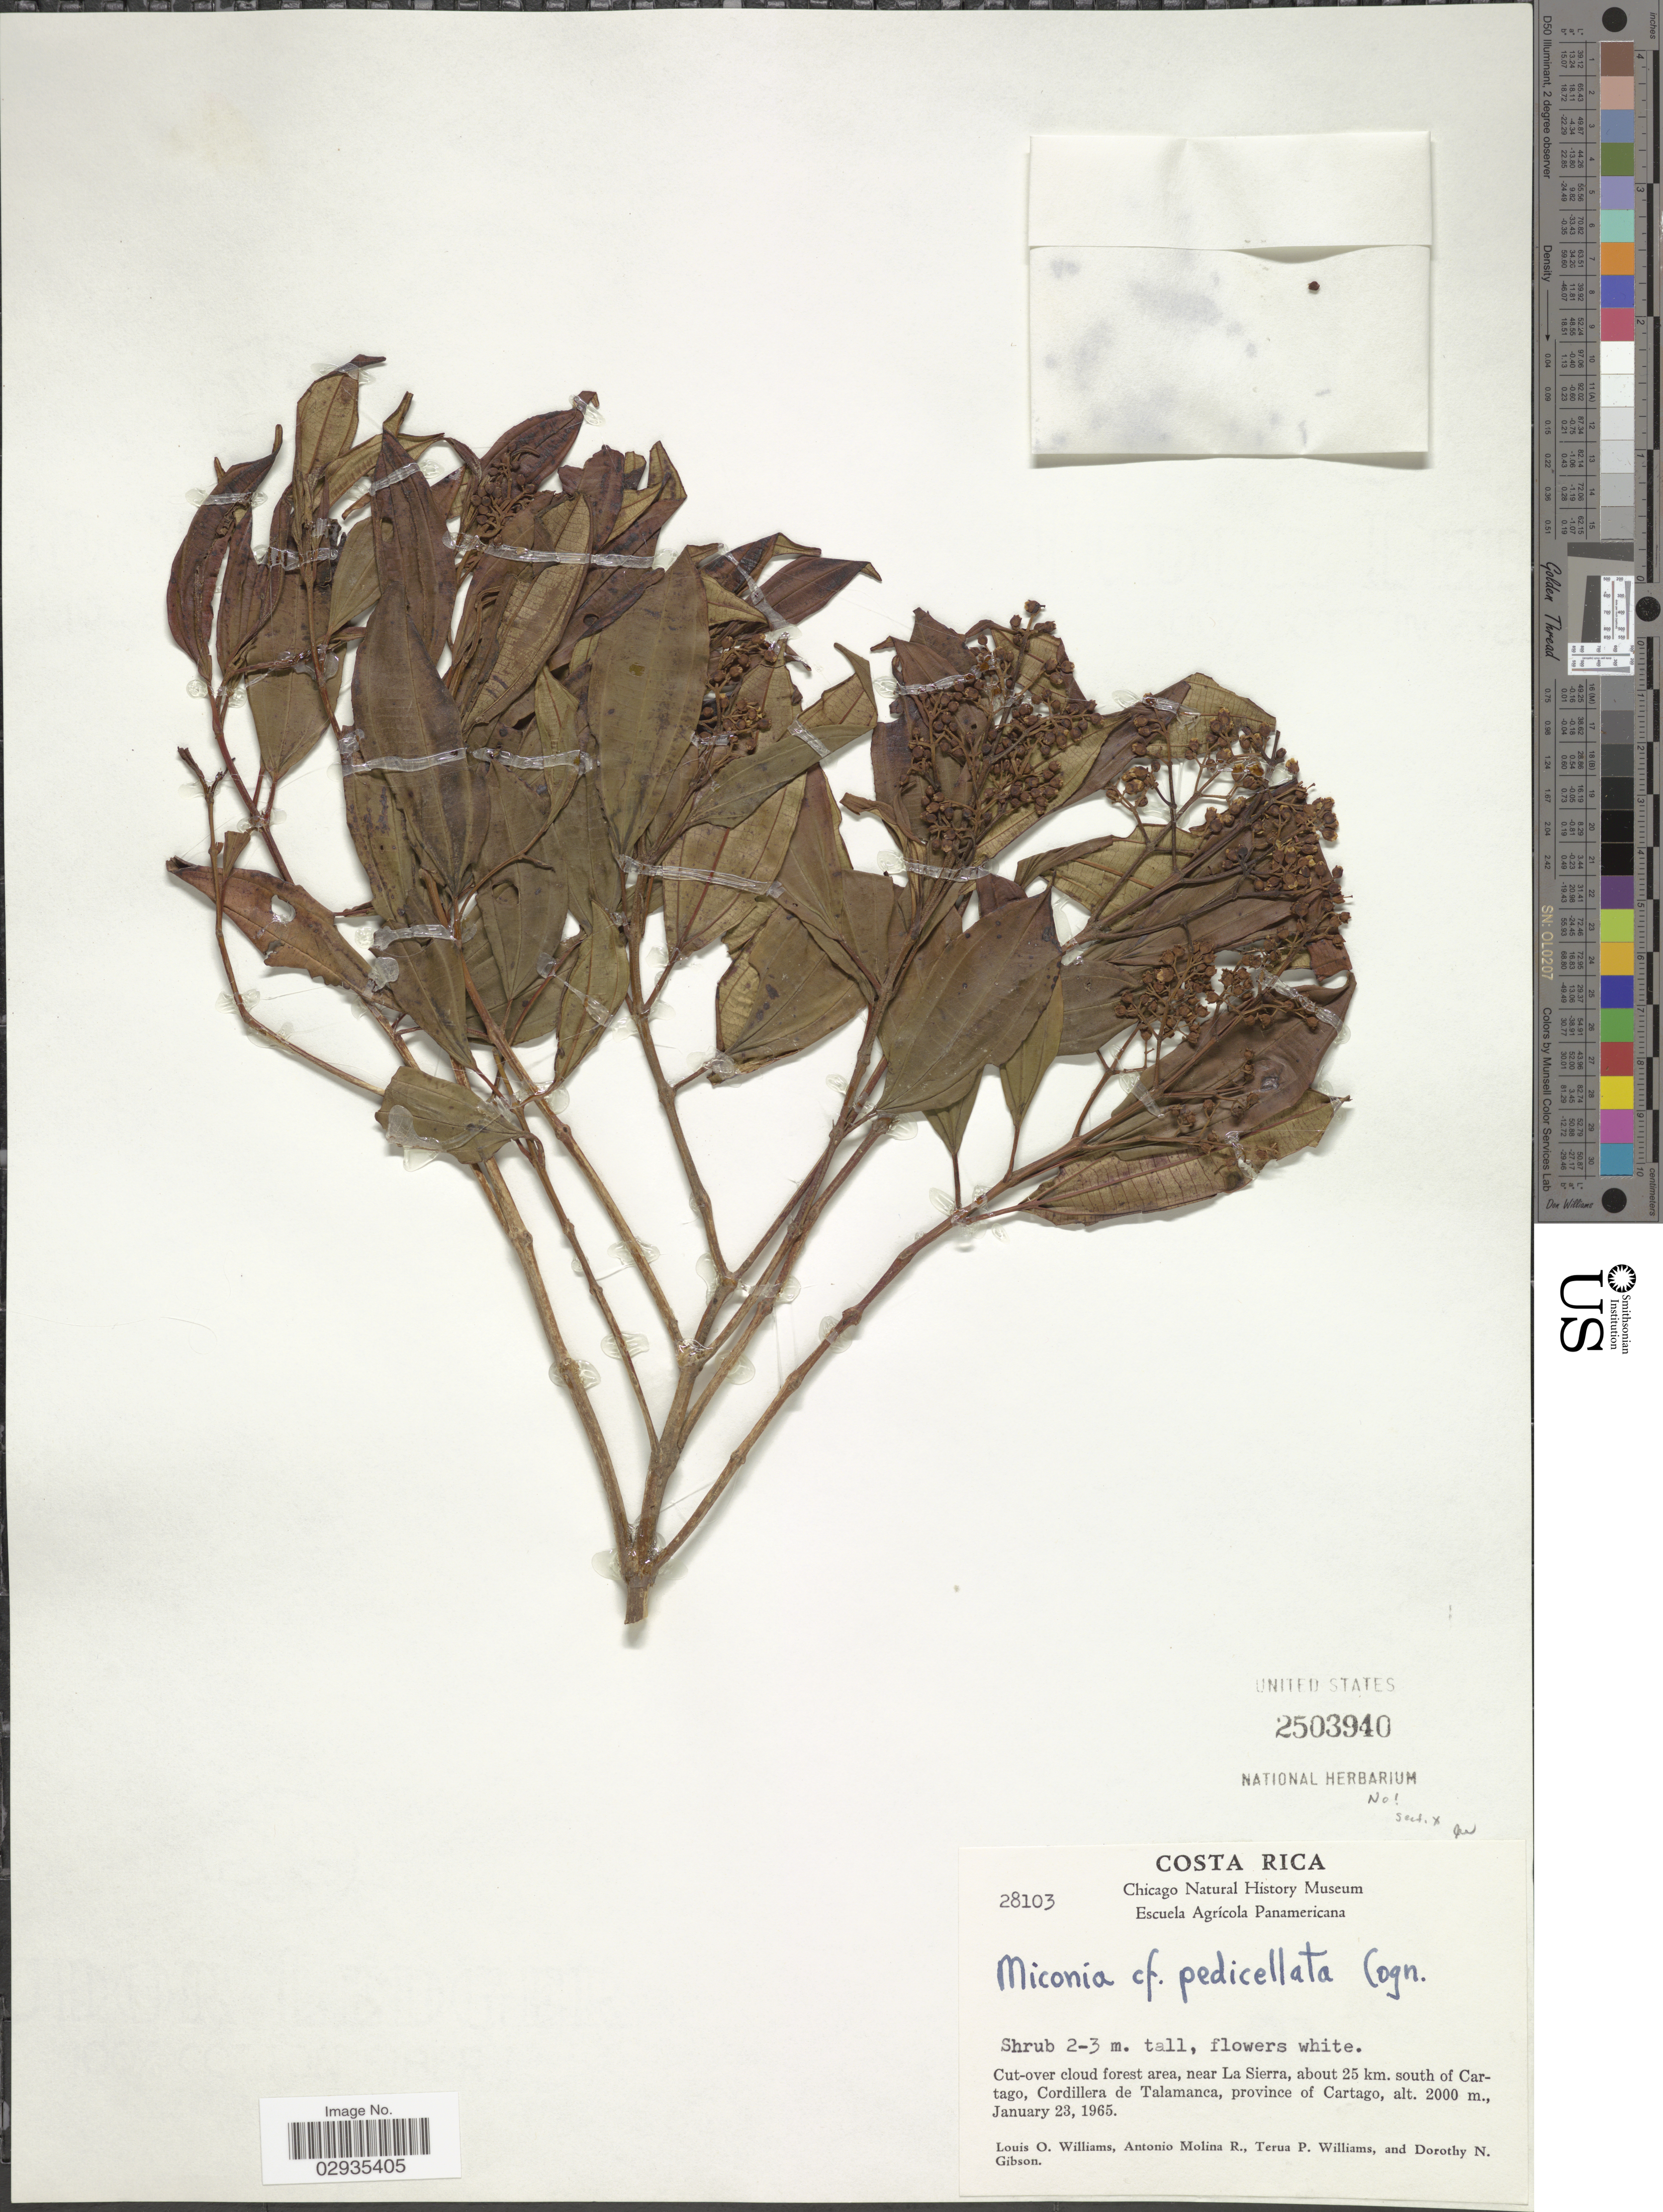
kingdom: Plantae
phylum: Tracheophyta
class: Magnoliopsida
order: Myrtales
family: Melastomataceae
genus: Miconia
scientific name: Miconia pedicellata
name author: Cogn.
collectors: L. O. Williams, A. Molina R., T. Williams & D. N. Gibson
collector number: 28103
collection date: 1965-01-23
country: Costa Rica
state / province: Cartago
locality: Cut-over cloud forest area, near La Sierra, about 25 km. south of Cartago, Cordillera de Talamanca.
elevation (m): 2000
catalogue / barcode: US 2503940